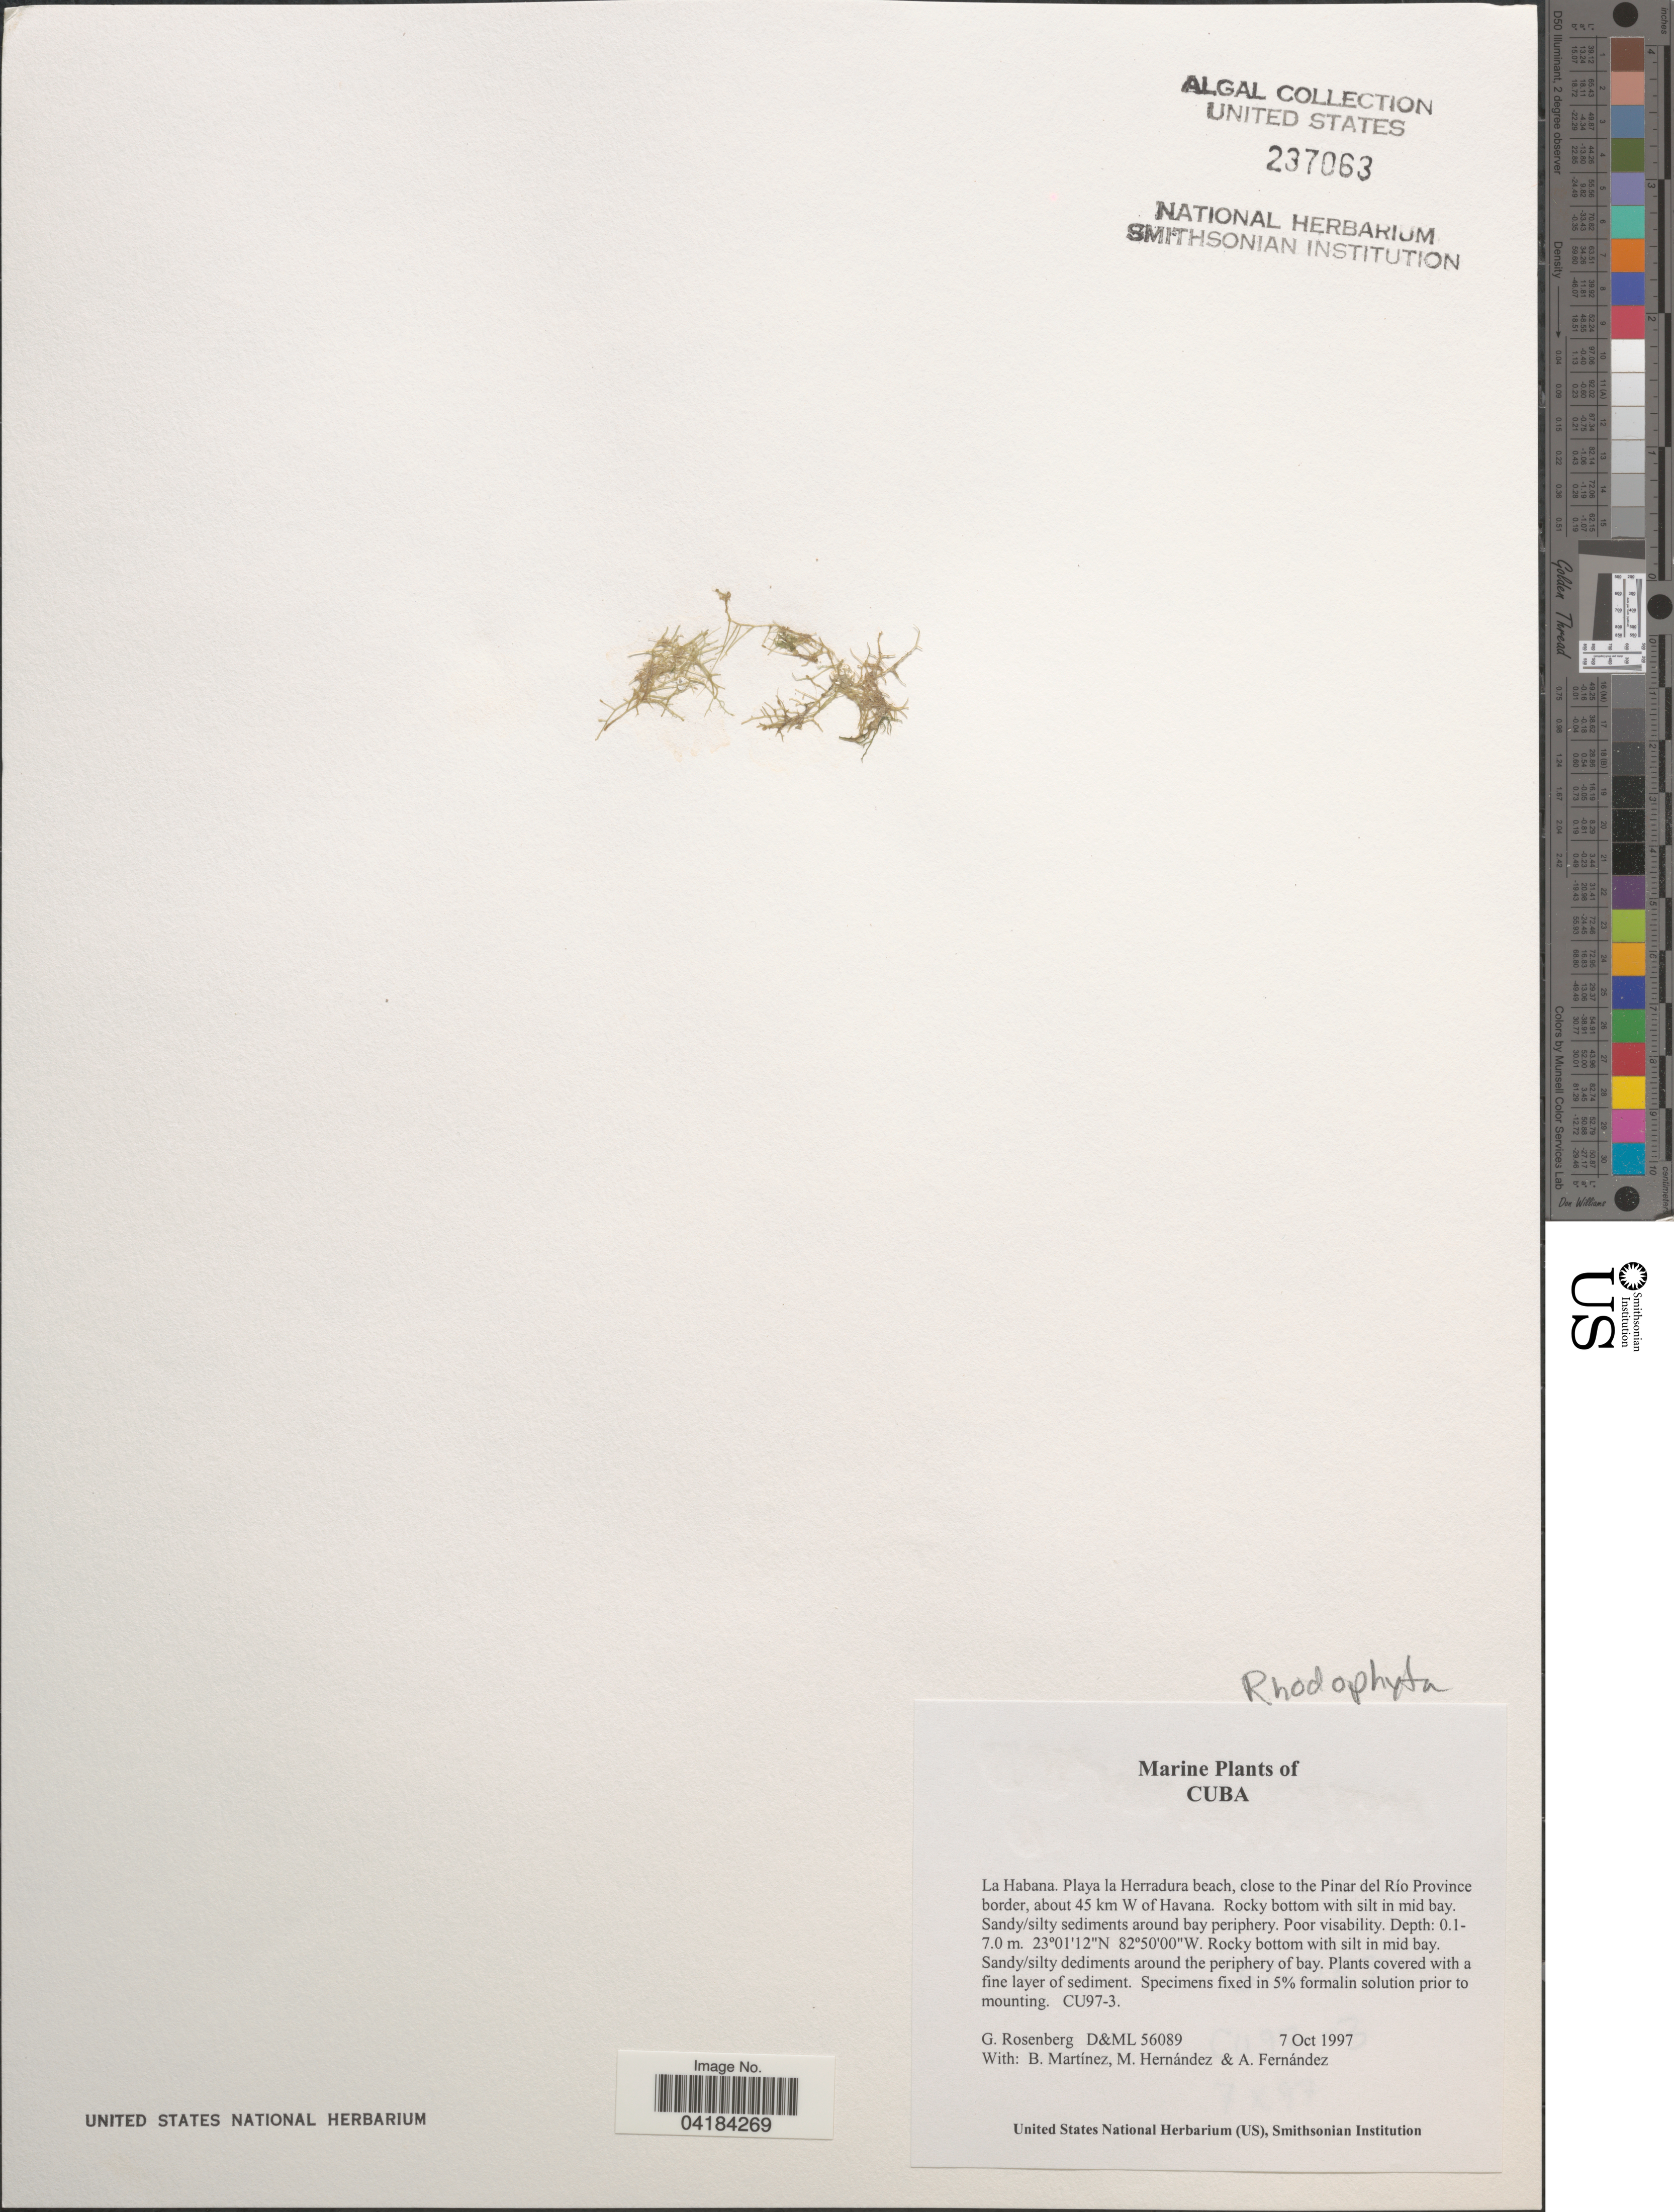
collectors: G. Rosenberg, B. Martinez, M. Hernandez & A. Fernández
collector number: D&ML56089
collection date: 1997-10-07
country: Cuba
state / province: La Habana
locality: Playa la Herradura beach, close to the Pinar del Río Province border, about 45 km W of Havana. CU97-3 [unsure placement]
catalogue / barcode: US 237063